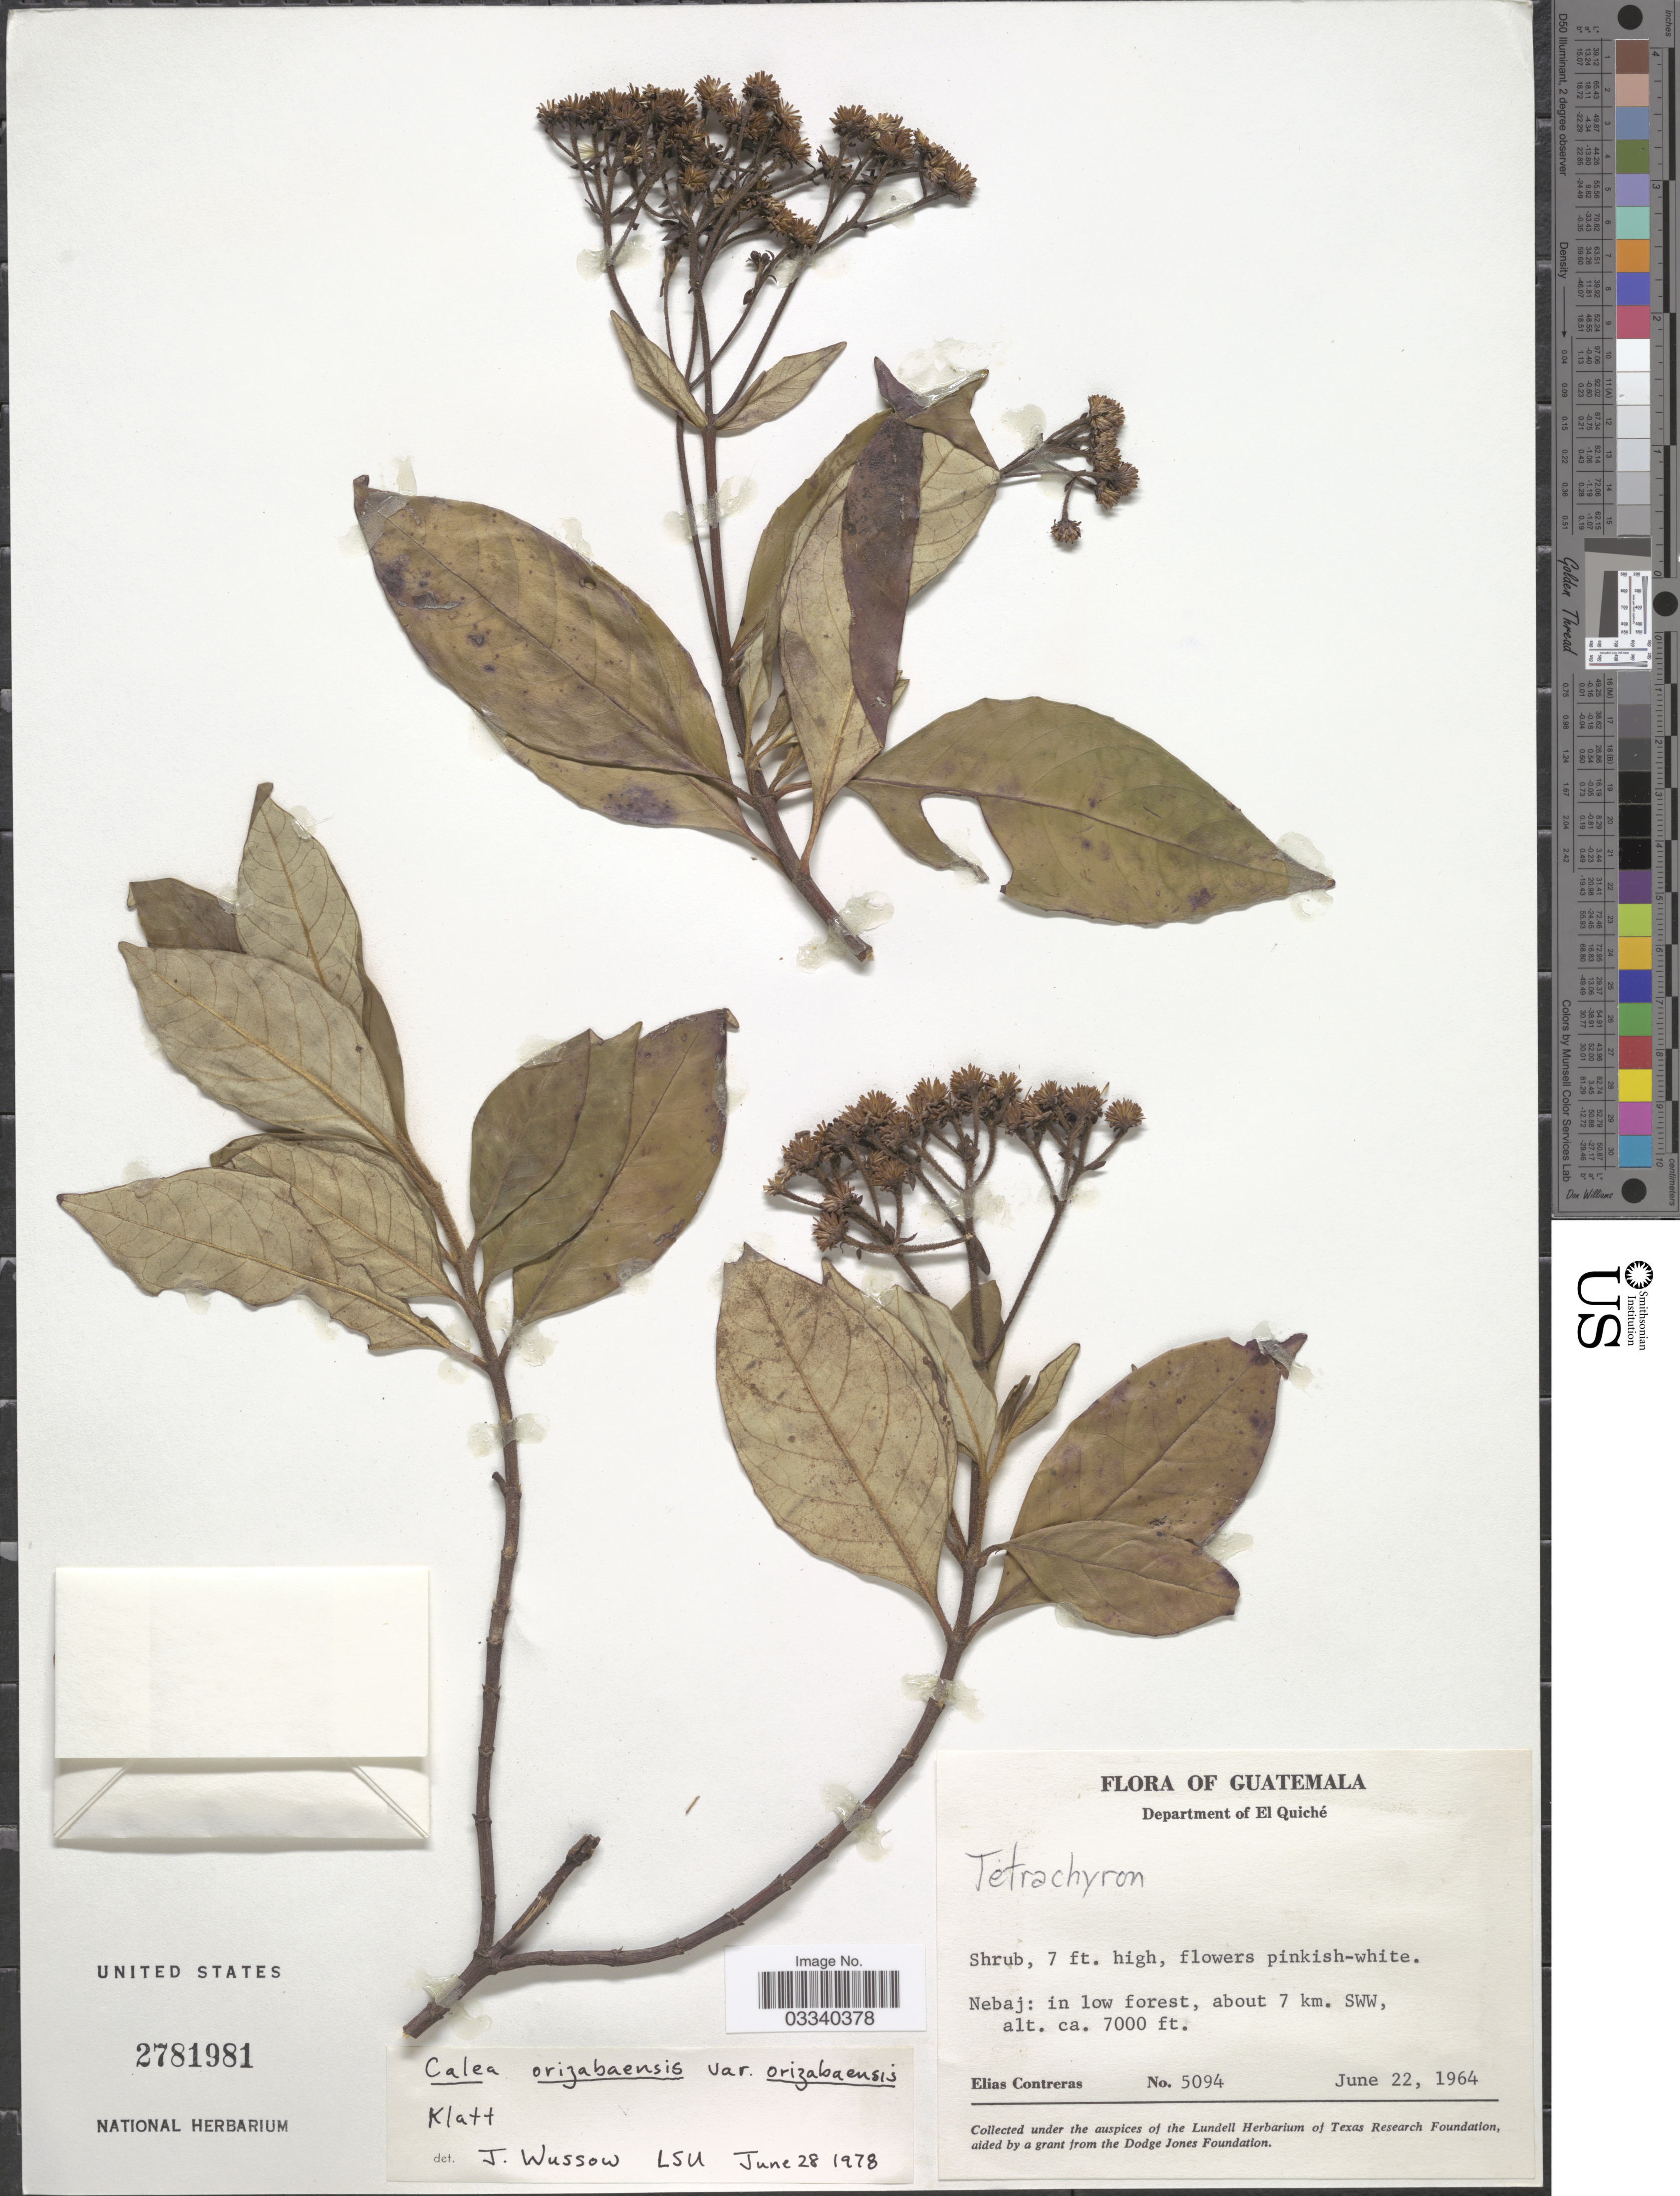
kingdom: Plantae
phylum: Tracheophyta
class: Magnoliopsida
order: Asterales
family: Asteraceae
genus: Calea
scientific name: Calea orizabaensis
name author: Klatt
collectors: E. Contreras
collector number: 5094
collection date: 1964-06-22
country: Guatemala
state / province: El Quiché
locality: Department of El Quiché, Nebaj: in low forest, about 7 km. SWW.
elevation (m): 2134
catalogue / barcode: US 2781981